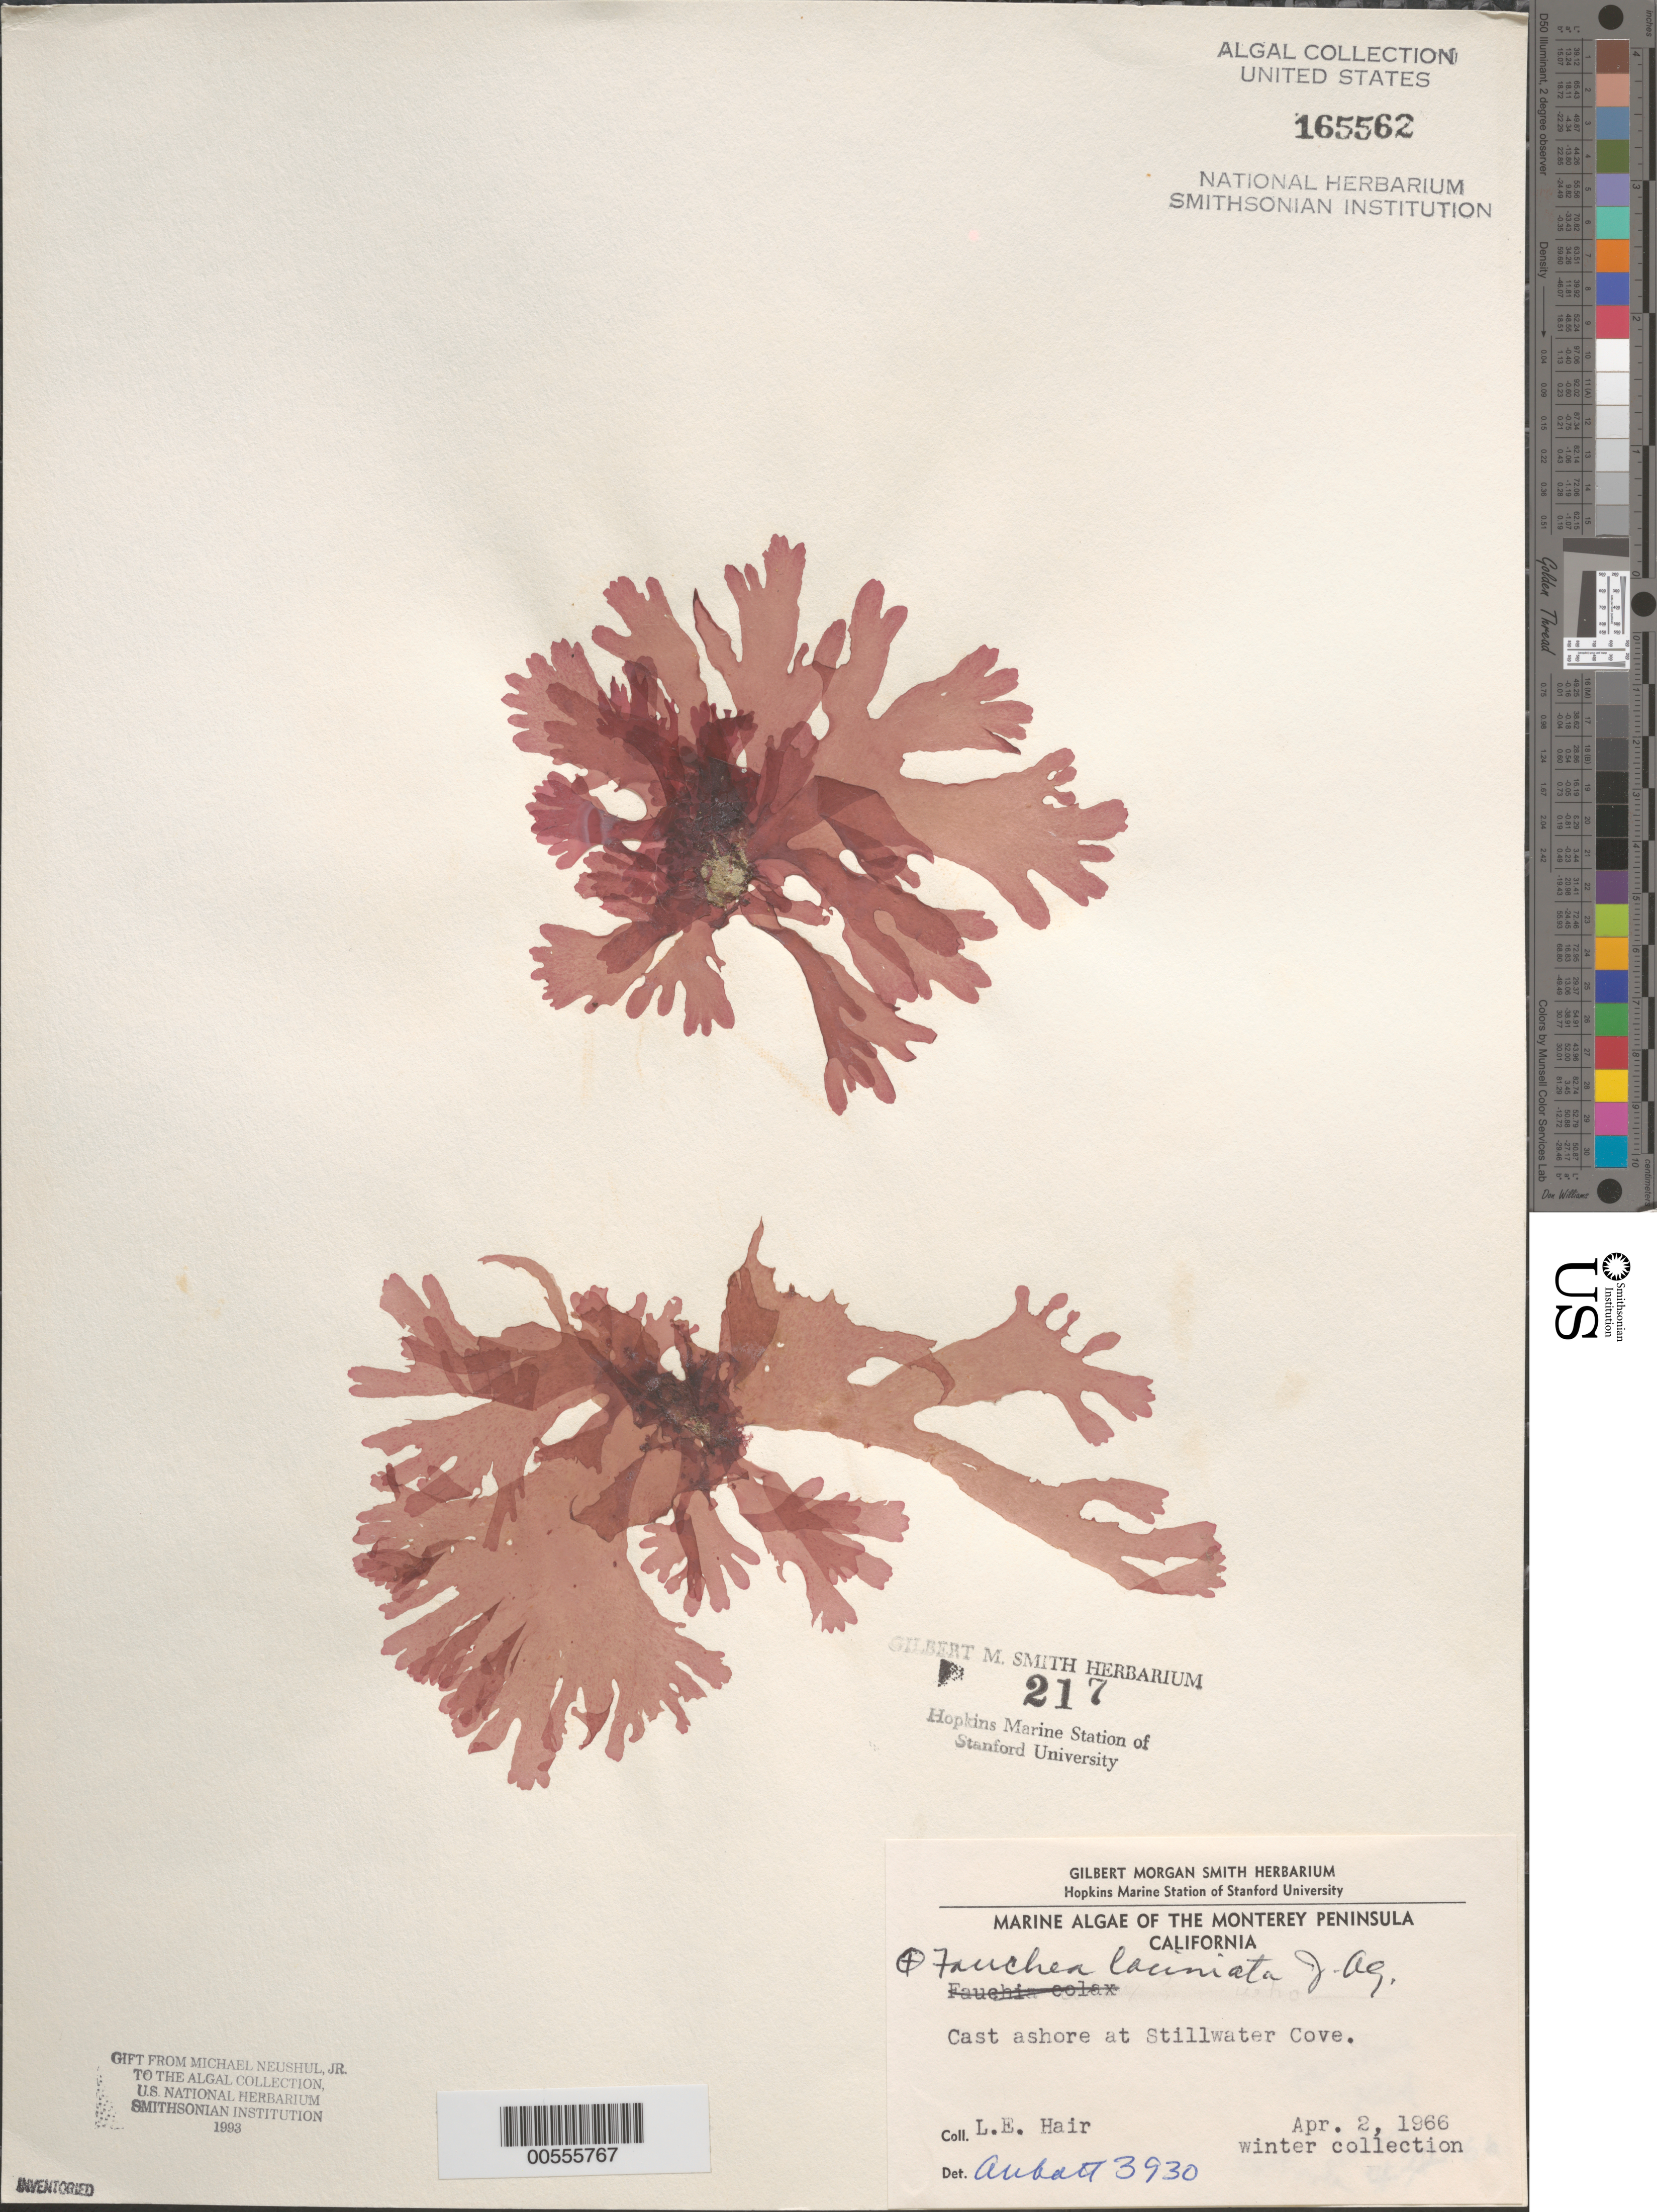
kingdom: Plantae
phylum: Rhodophyta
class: Florideophyceae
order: Rhodymeniales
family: Faucheaceae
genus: Gloiocladia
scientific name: Gloiocladia laciniata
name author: (J. Agardh) Rodríguez-Prieto & N. Sánchez in Rodríguez-Prieto et al.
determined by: Algae name updating Project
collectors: L. Hair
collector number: IAA 3930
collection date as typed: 02 Apr 1966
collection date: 1966-04-02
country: United States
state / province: California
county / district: Monterey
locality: Stillwater Cove, Monterey Peninsula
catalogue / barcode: US 165562